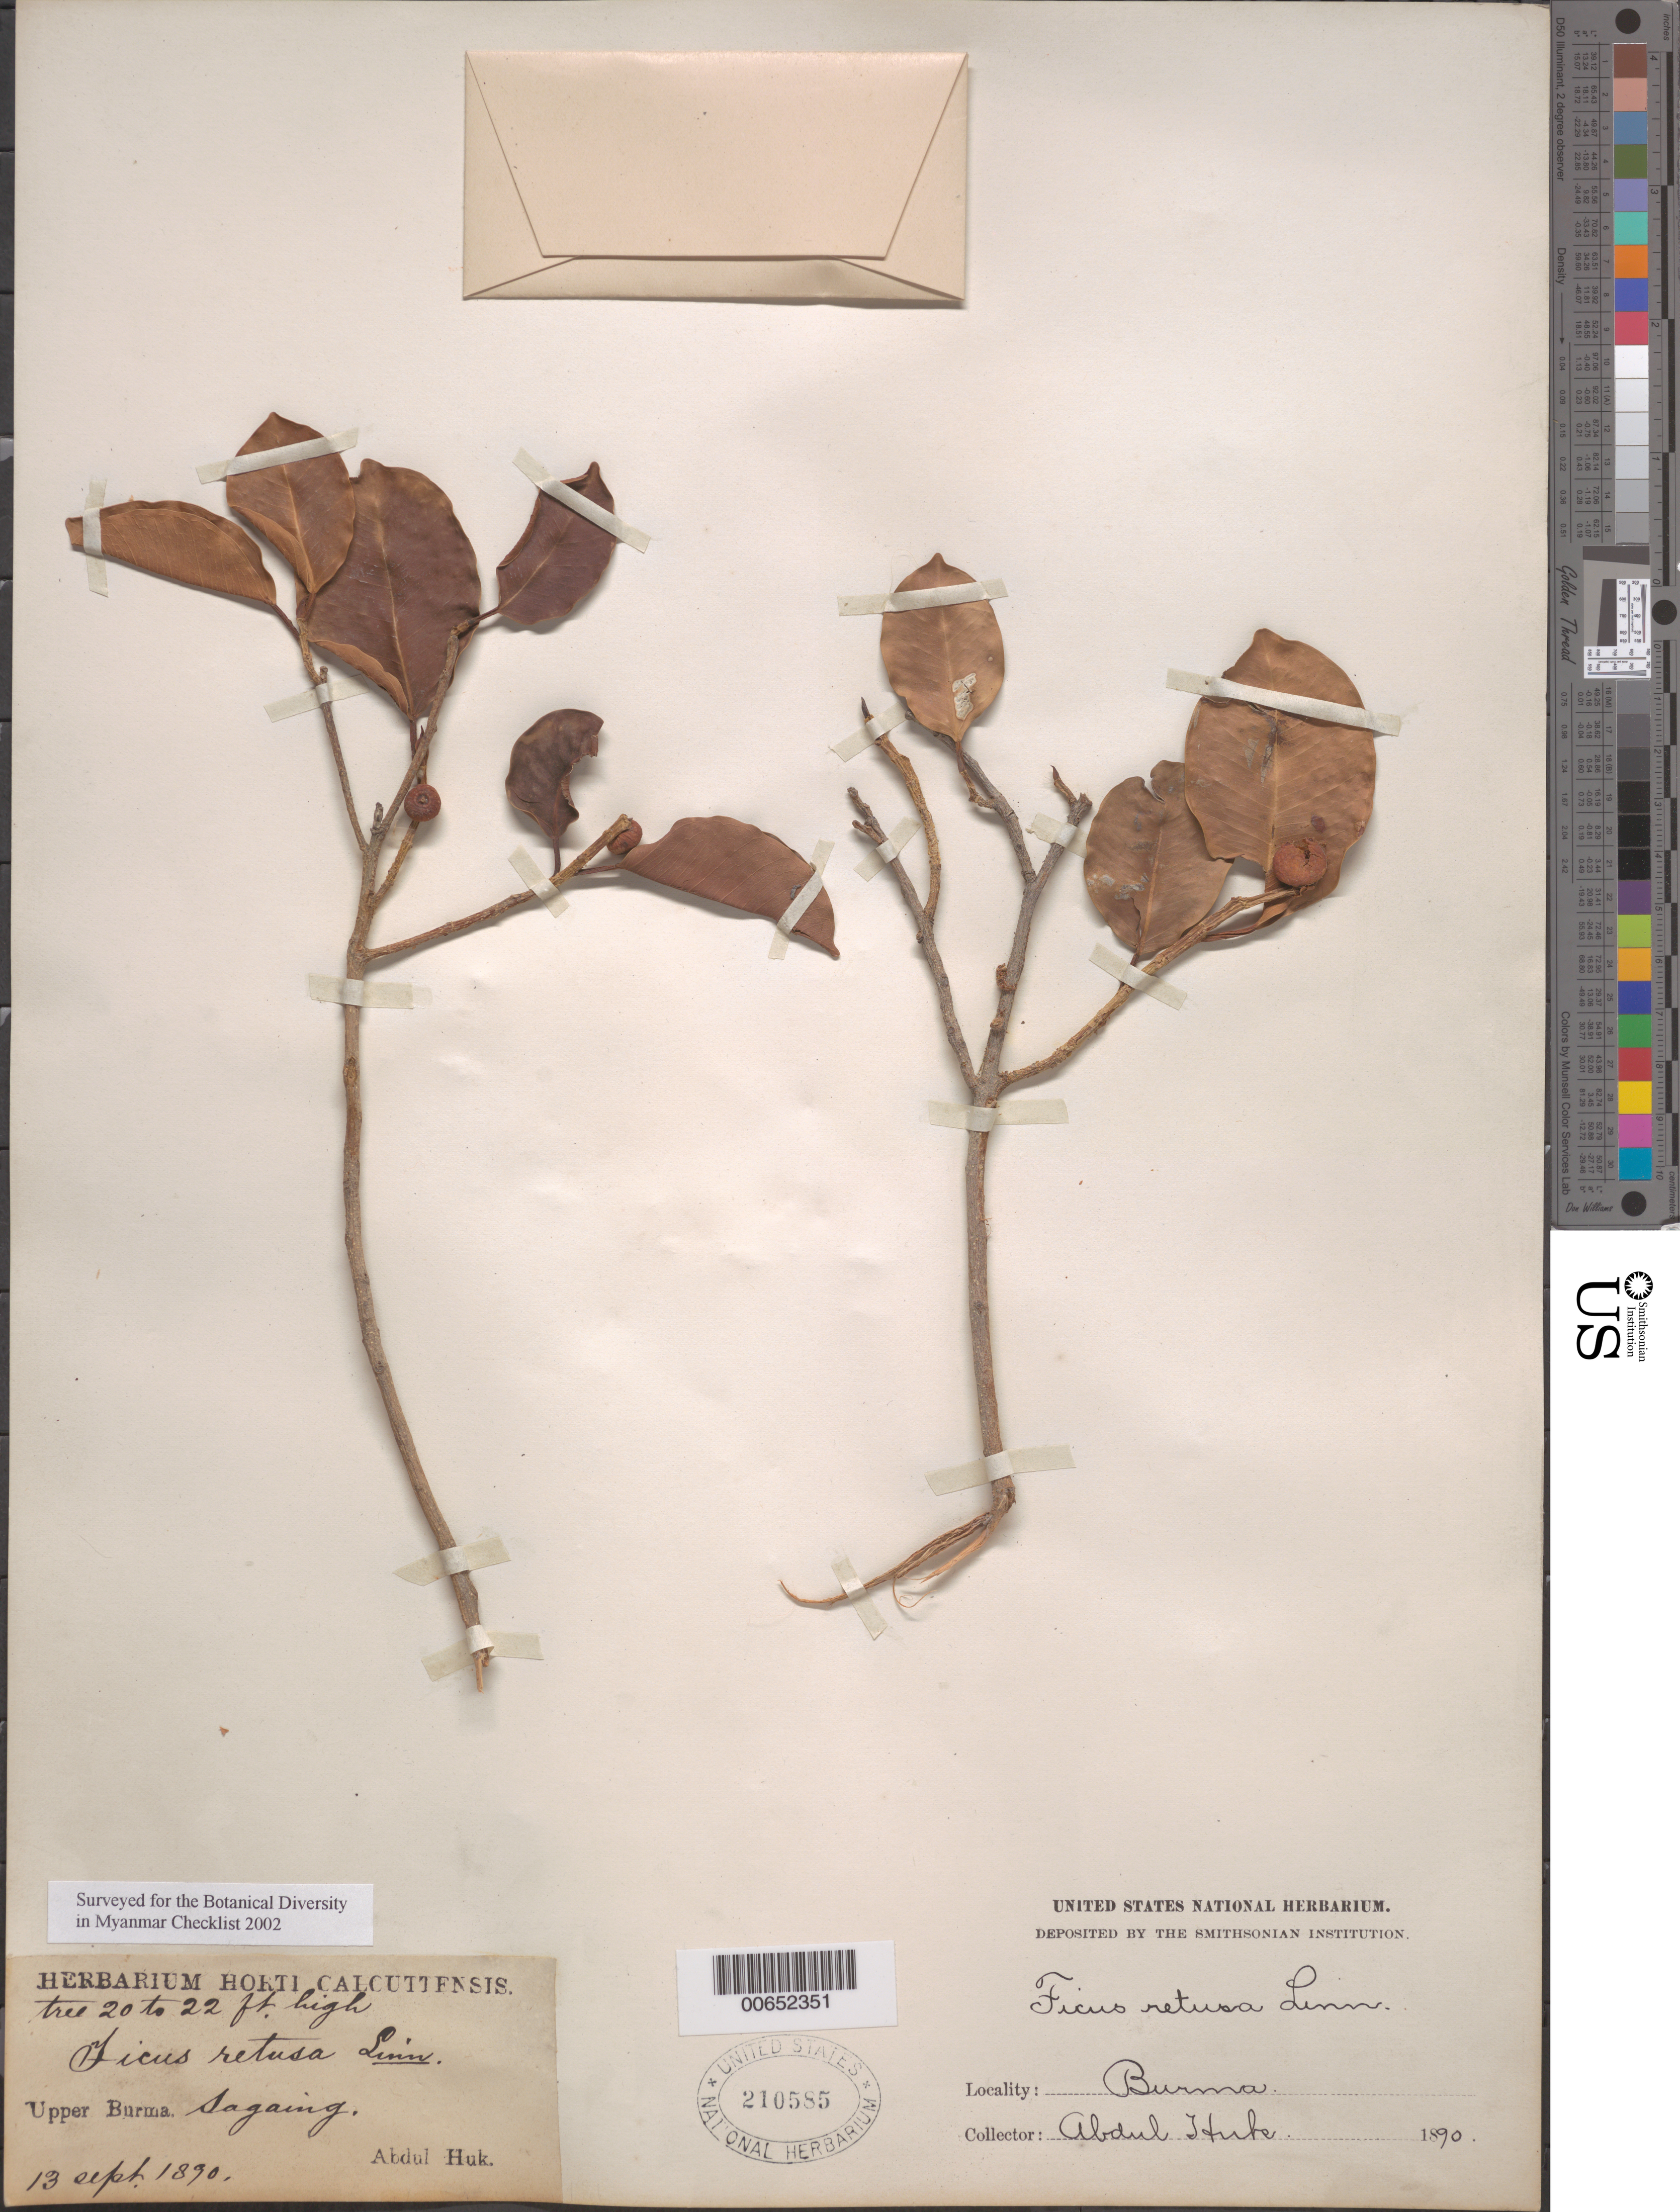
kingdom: Plantae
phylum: Tracheophyta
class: Magnoliopsida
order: Rosales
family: Moraceae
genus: Ficus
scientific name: Ficus retusa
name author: L.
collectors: A. Huk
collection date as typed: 13 Sep 1890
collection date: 1890-09-13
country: Myanmar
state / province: Sagaing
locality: Upper Burma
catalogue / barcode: US 210585